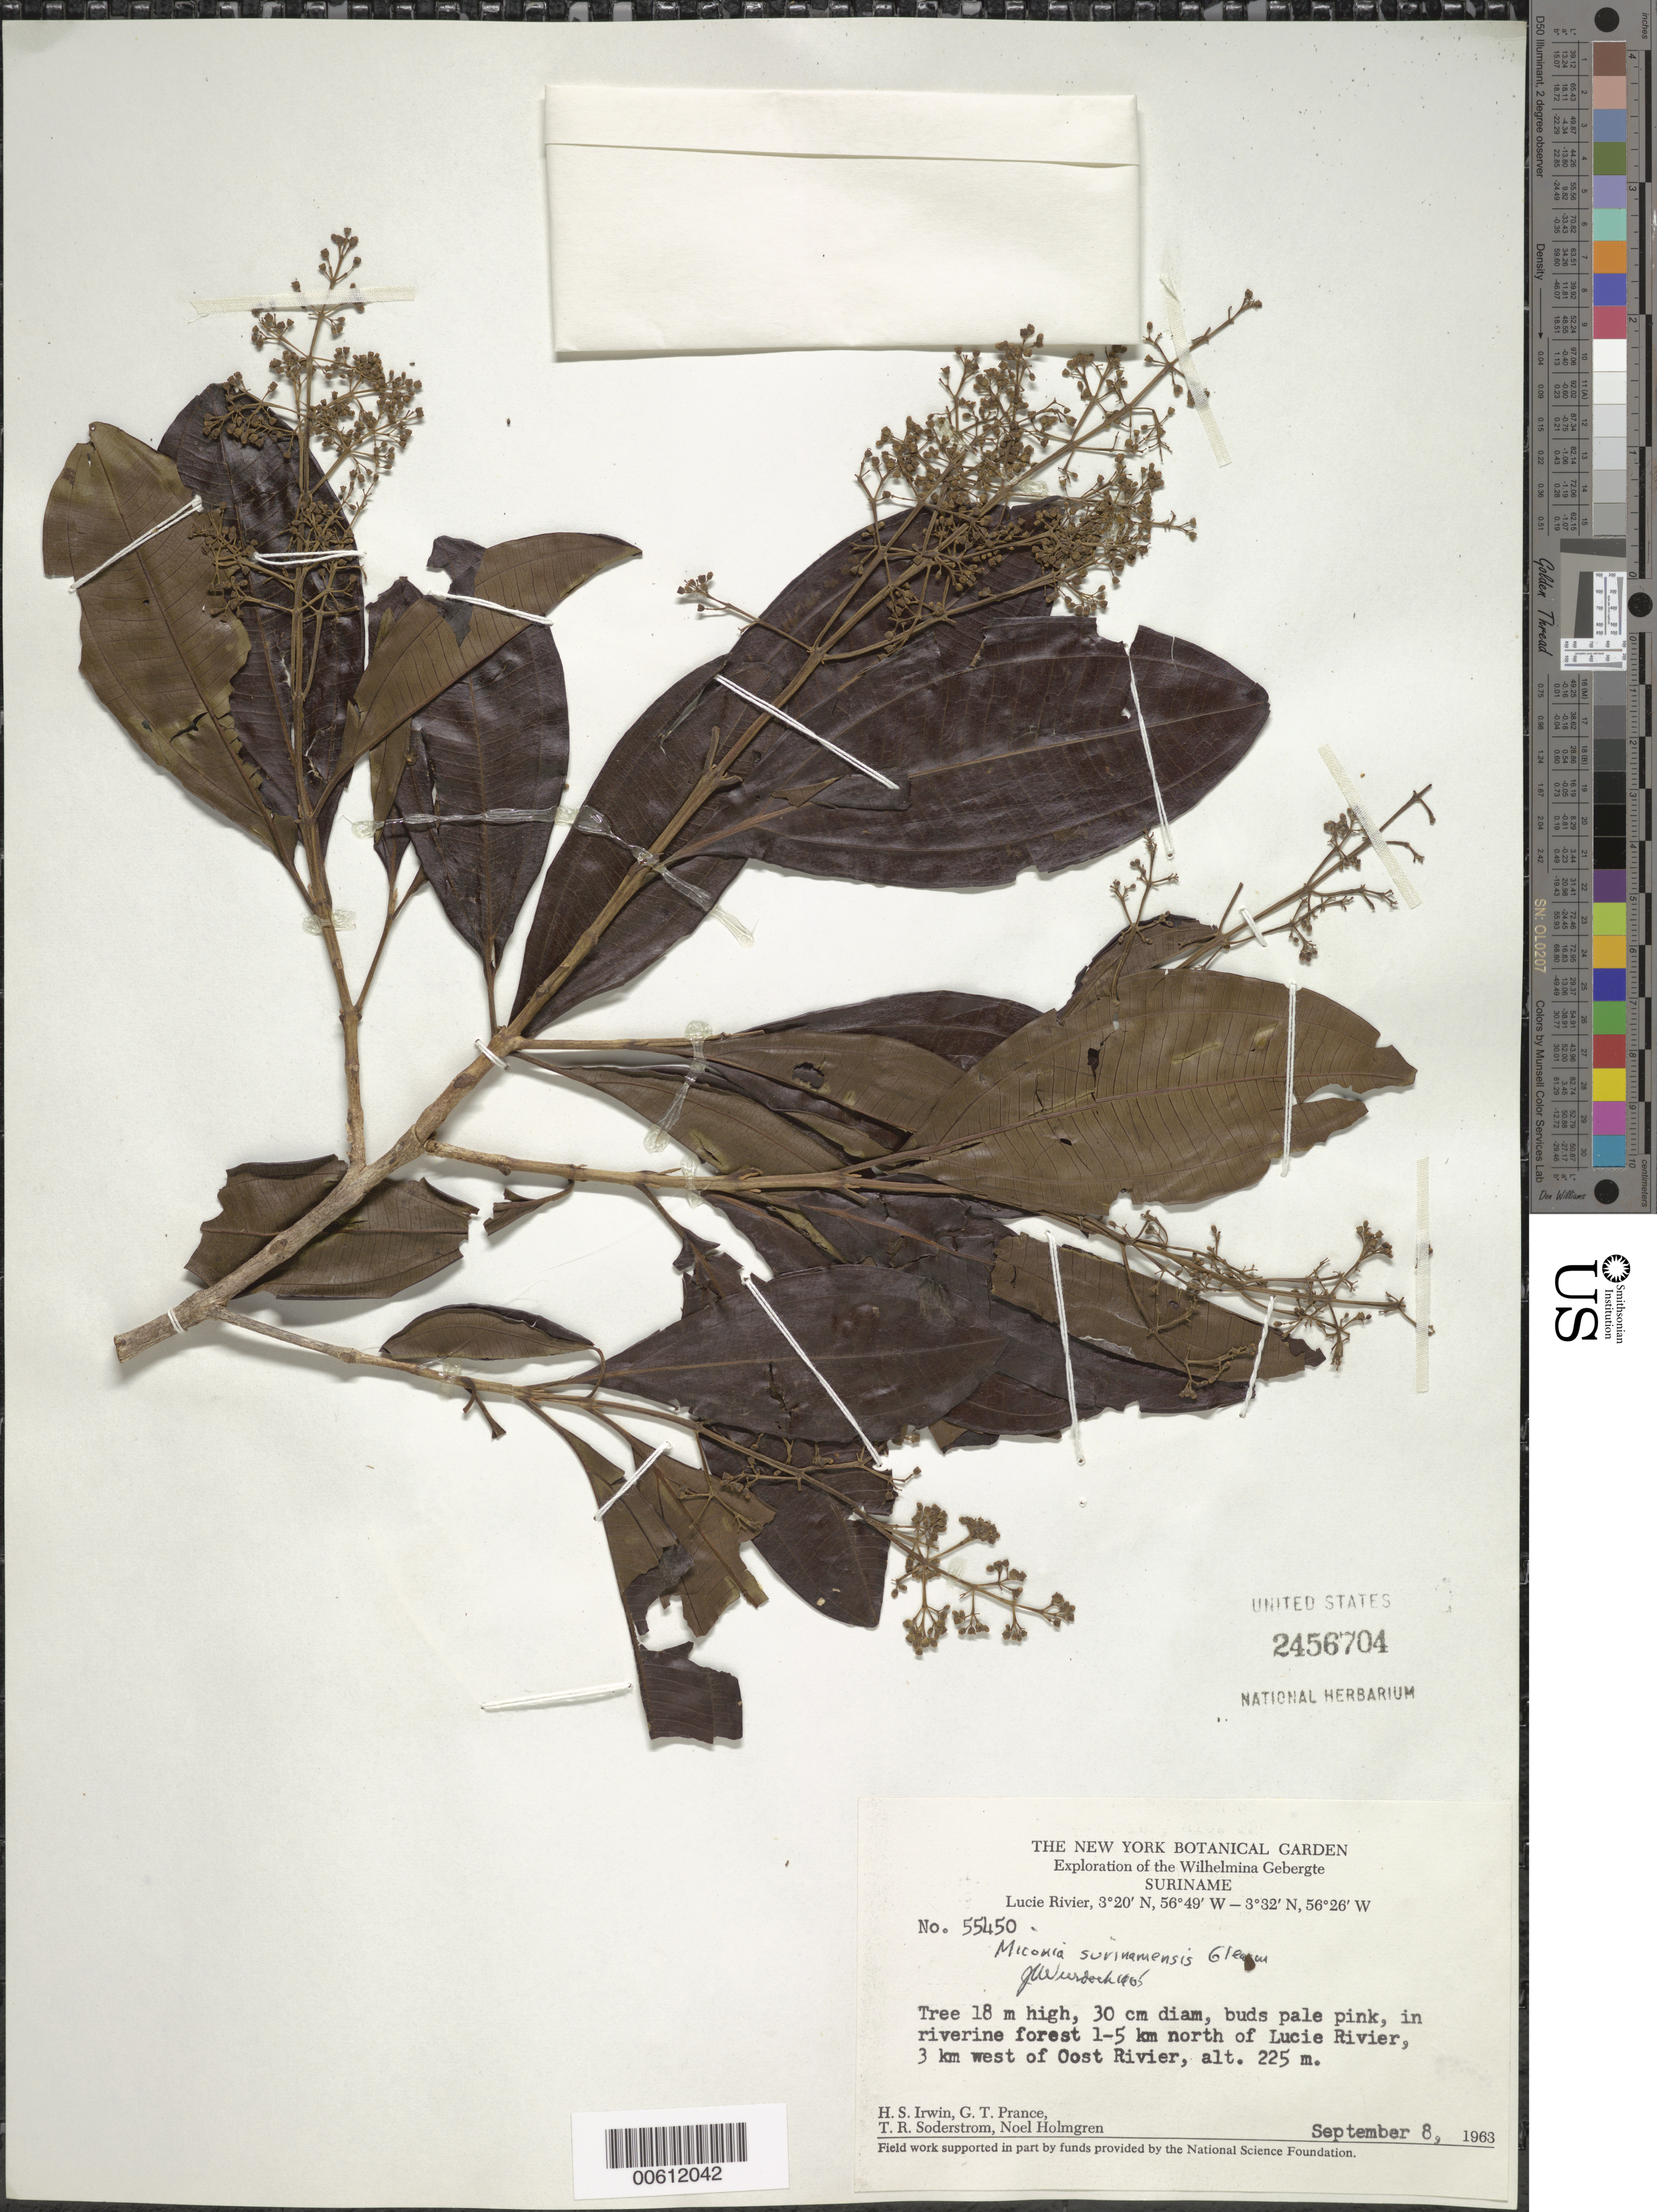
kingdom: Plantae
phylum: Tracheophyta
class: Magnoliopsida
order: Myrtales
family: Melastomataceae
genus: Miconia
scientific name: Miconia poeppigii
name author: Triana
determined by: Wurdack, John J., (US), US (UNITED STATES)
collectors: H. Irwin, G. T. Prance, T. R. Soderstrom & N. H. Holmgren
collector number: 55450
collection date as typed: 8-Sep-63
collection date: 1963-09-08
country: Suriname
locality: Lucie R., 1.5 km N of, 3 km W of Oost R., Wilhelmina Gebergte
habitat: Riverine forest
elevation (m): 225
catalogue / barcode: US 2456704